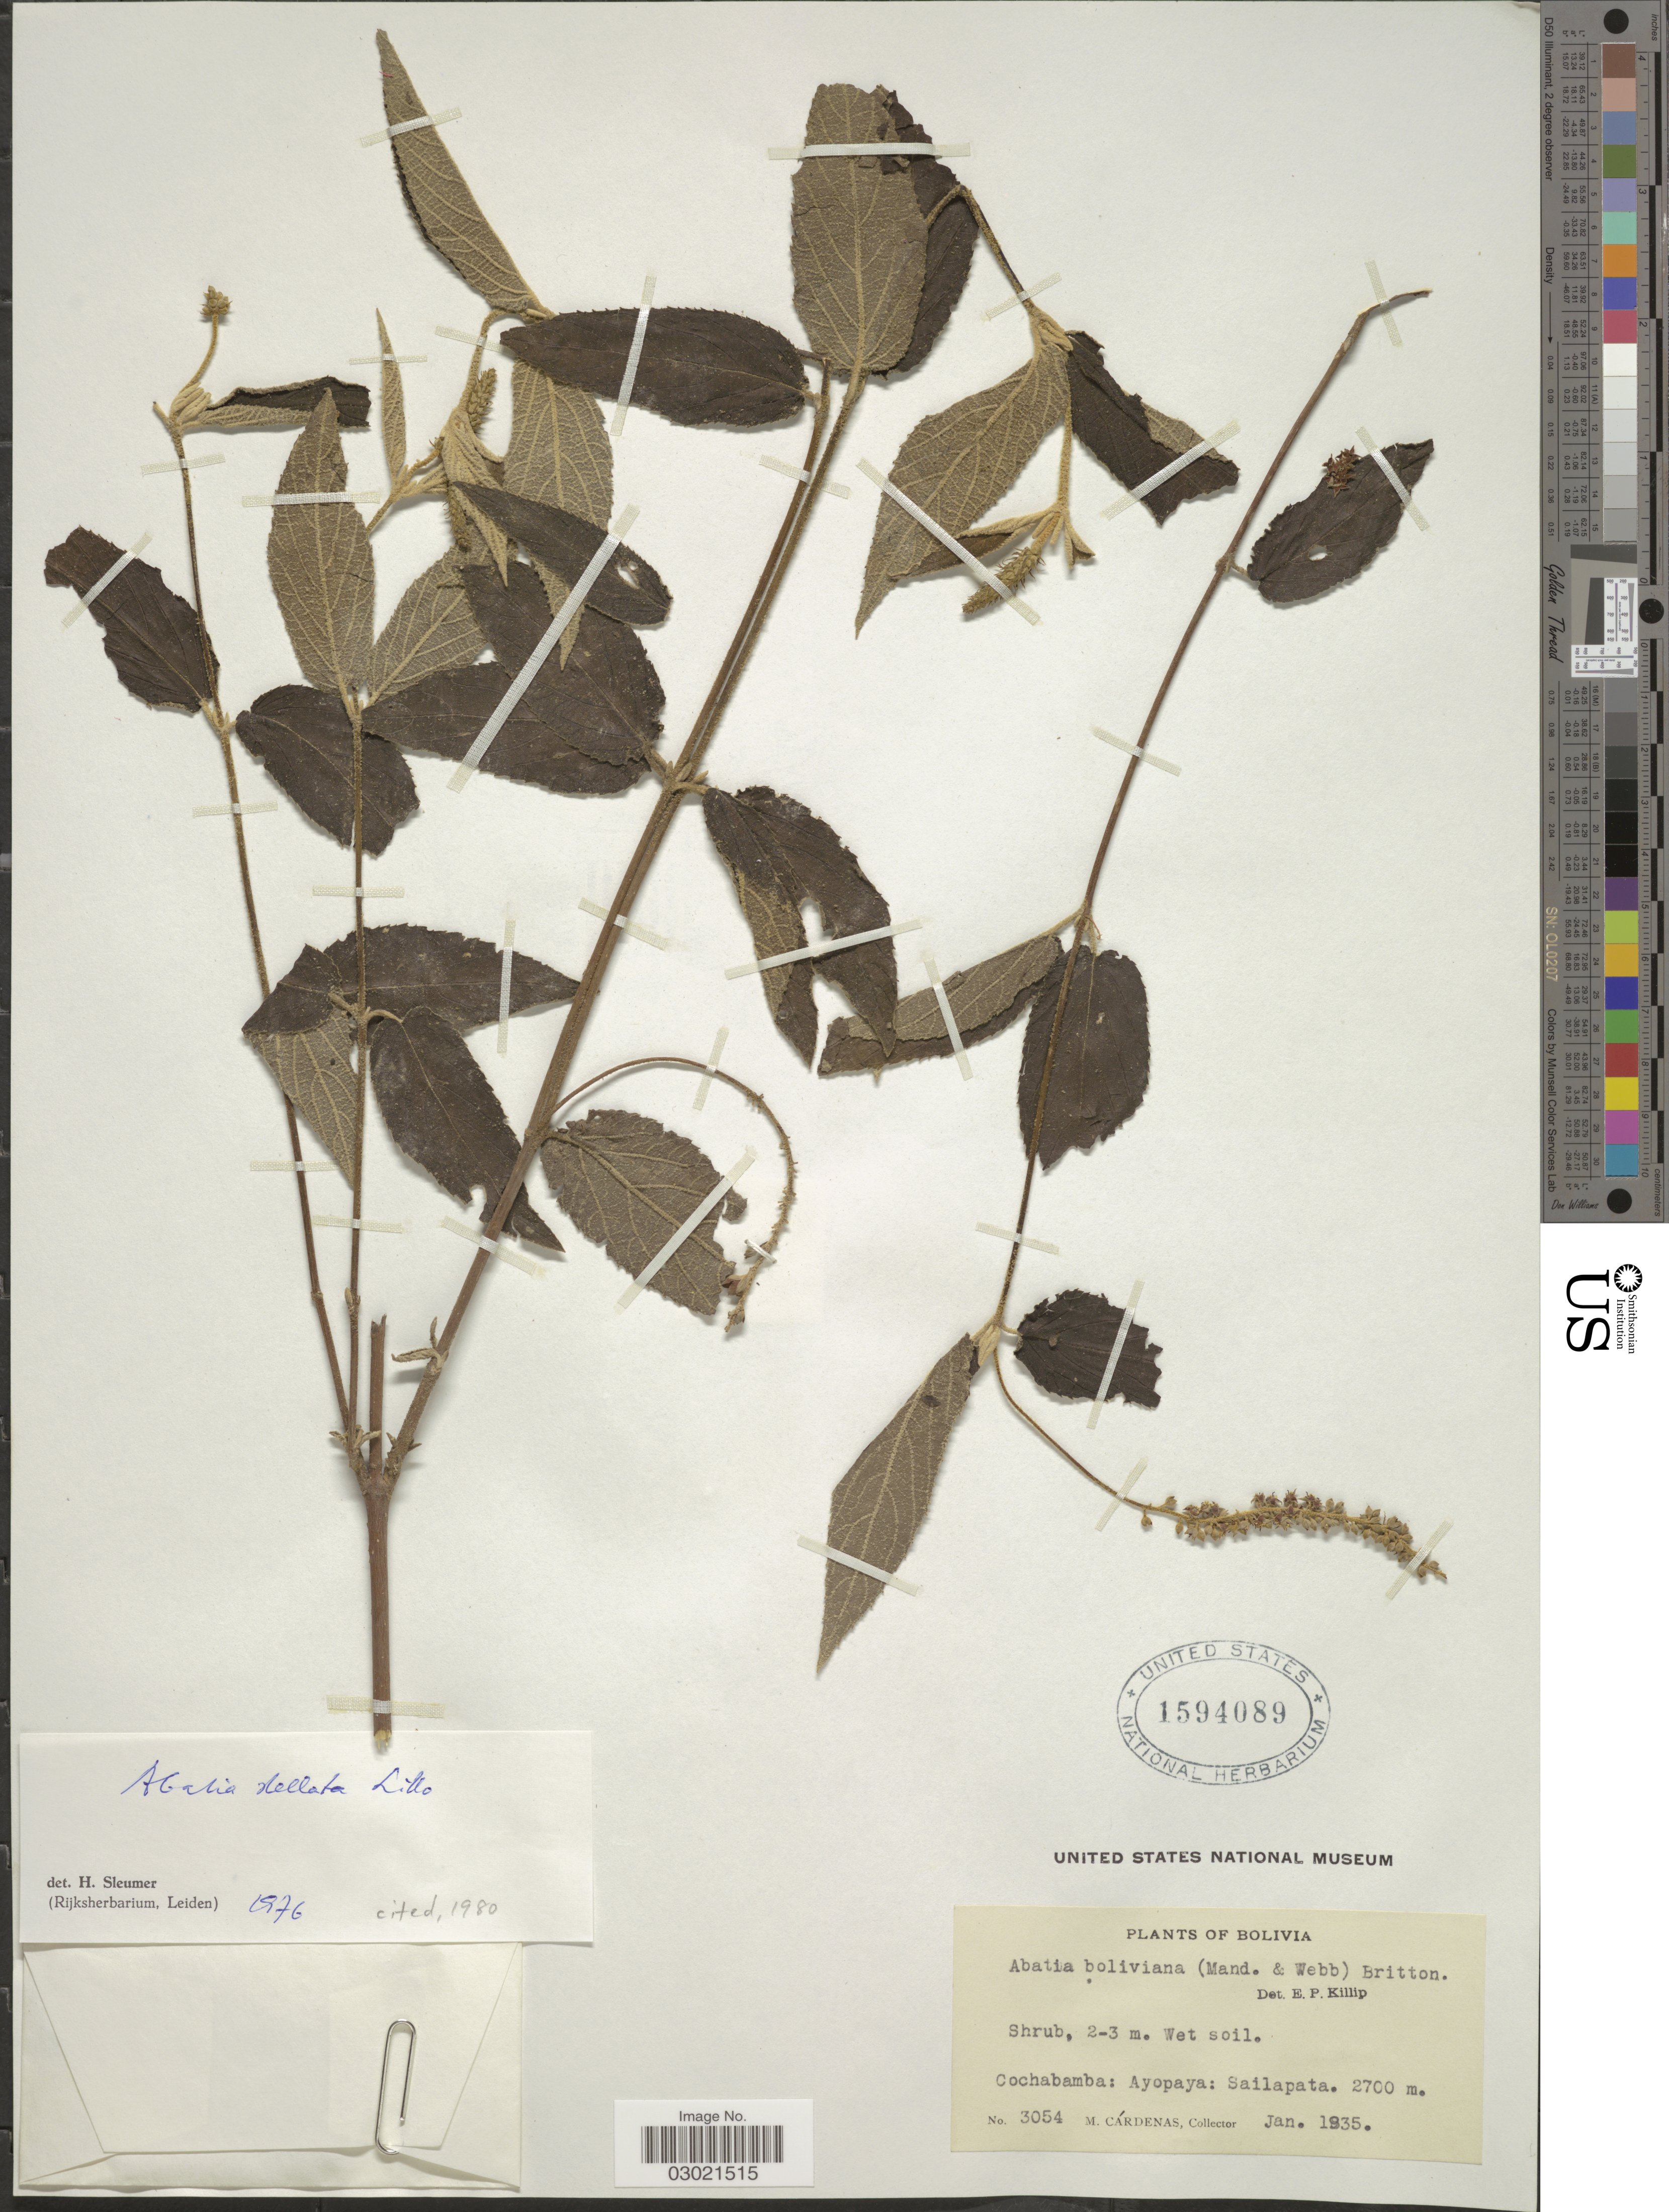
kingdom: Plantae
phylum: Tracheophyta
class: Magnoliopsida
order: Malpighiales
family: Salicaceae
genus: Abatia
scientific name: Abatia stellata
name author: Lillo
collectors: M. Cárdenas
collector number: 3054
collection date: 1935-01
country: Bolivia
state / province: Cochabamba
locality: Cochabamba: Ayopaya: Sailapata.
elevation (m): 2700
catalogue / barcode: US 1594089